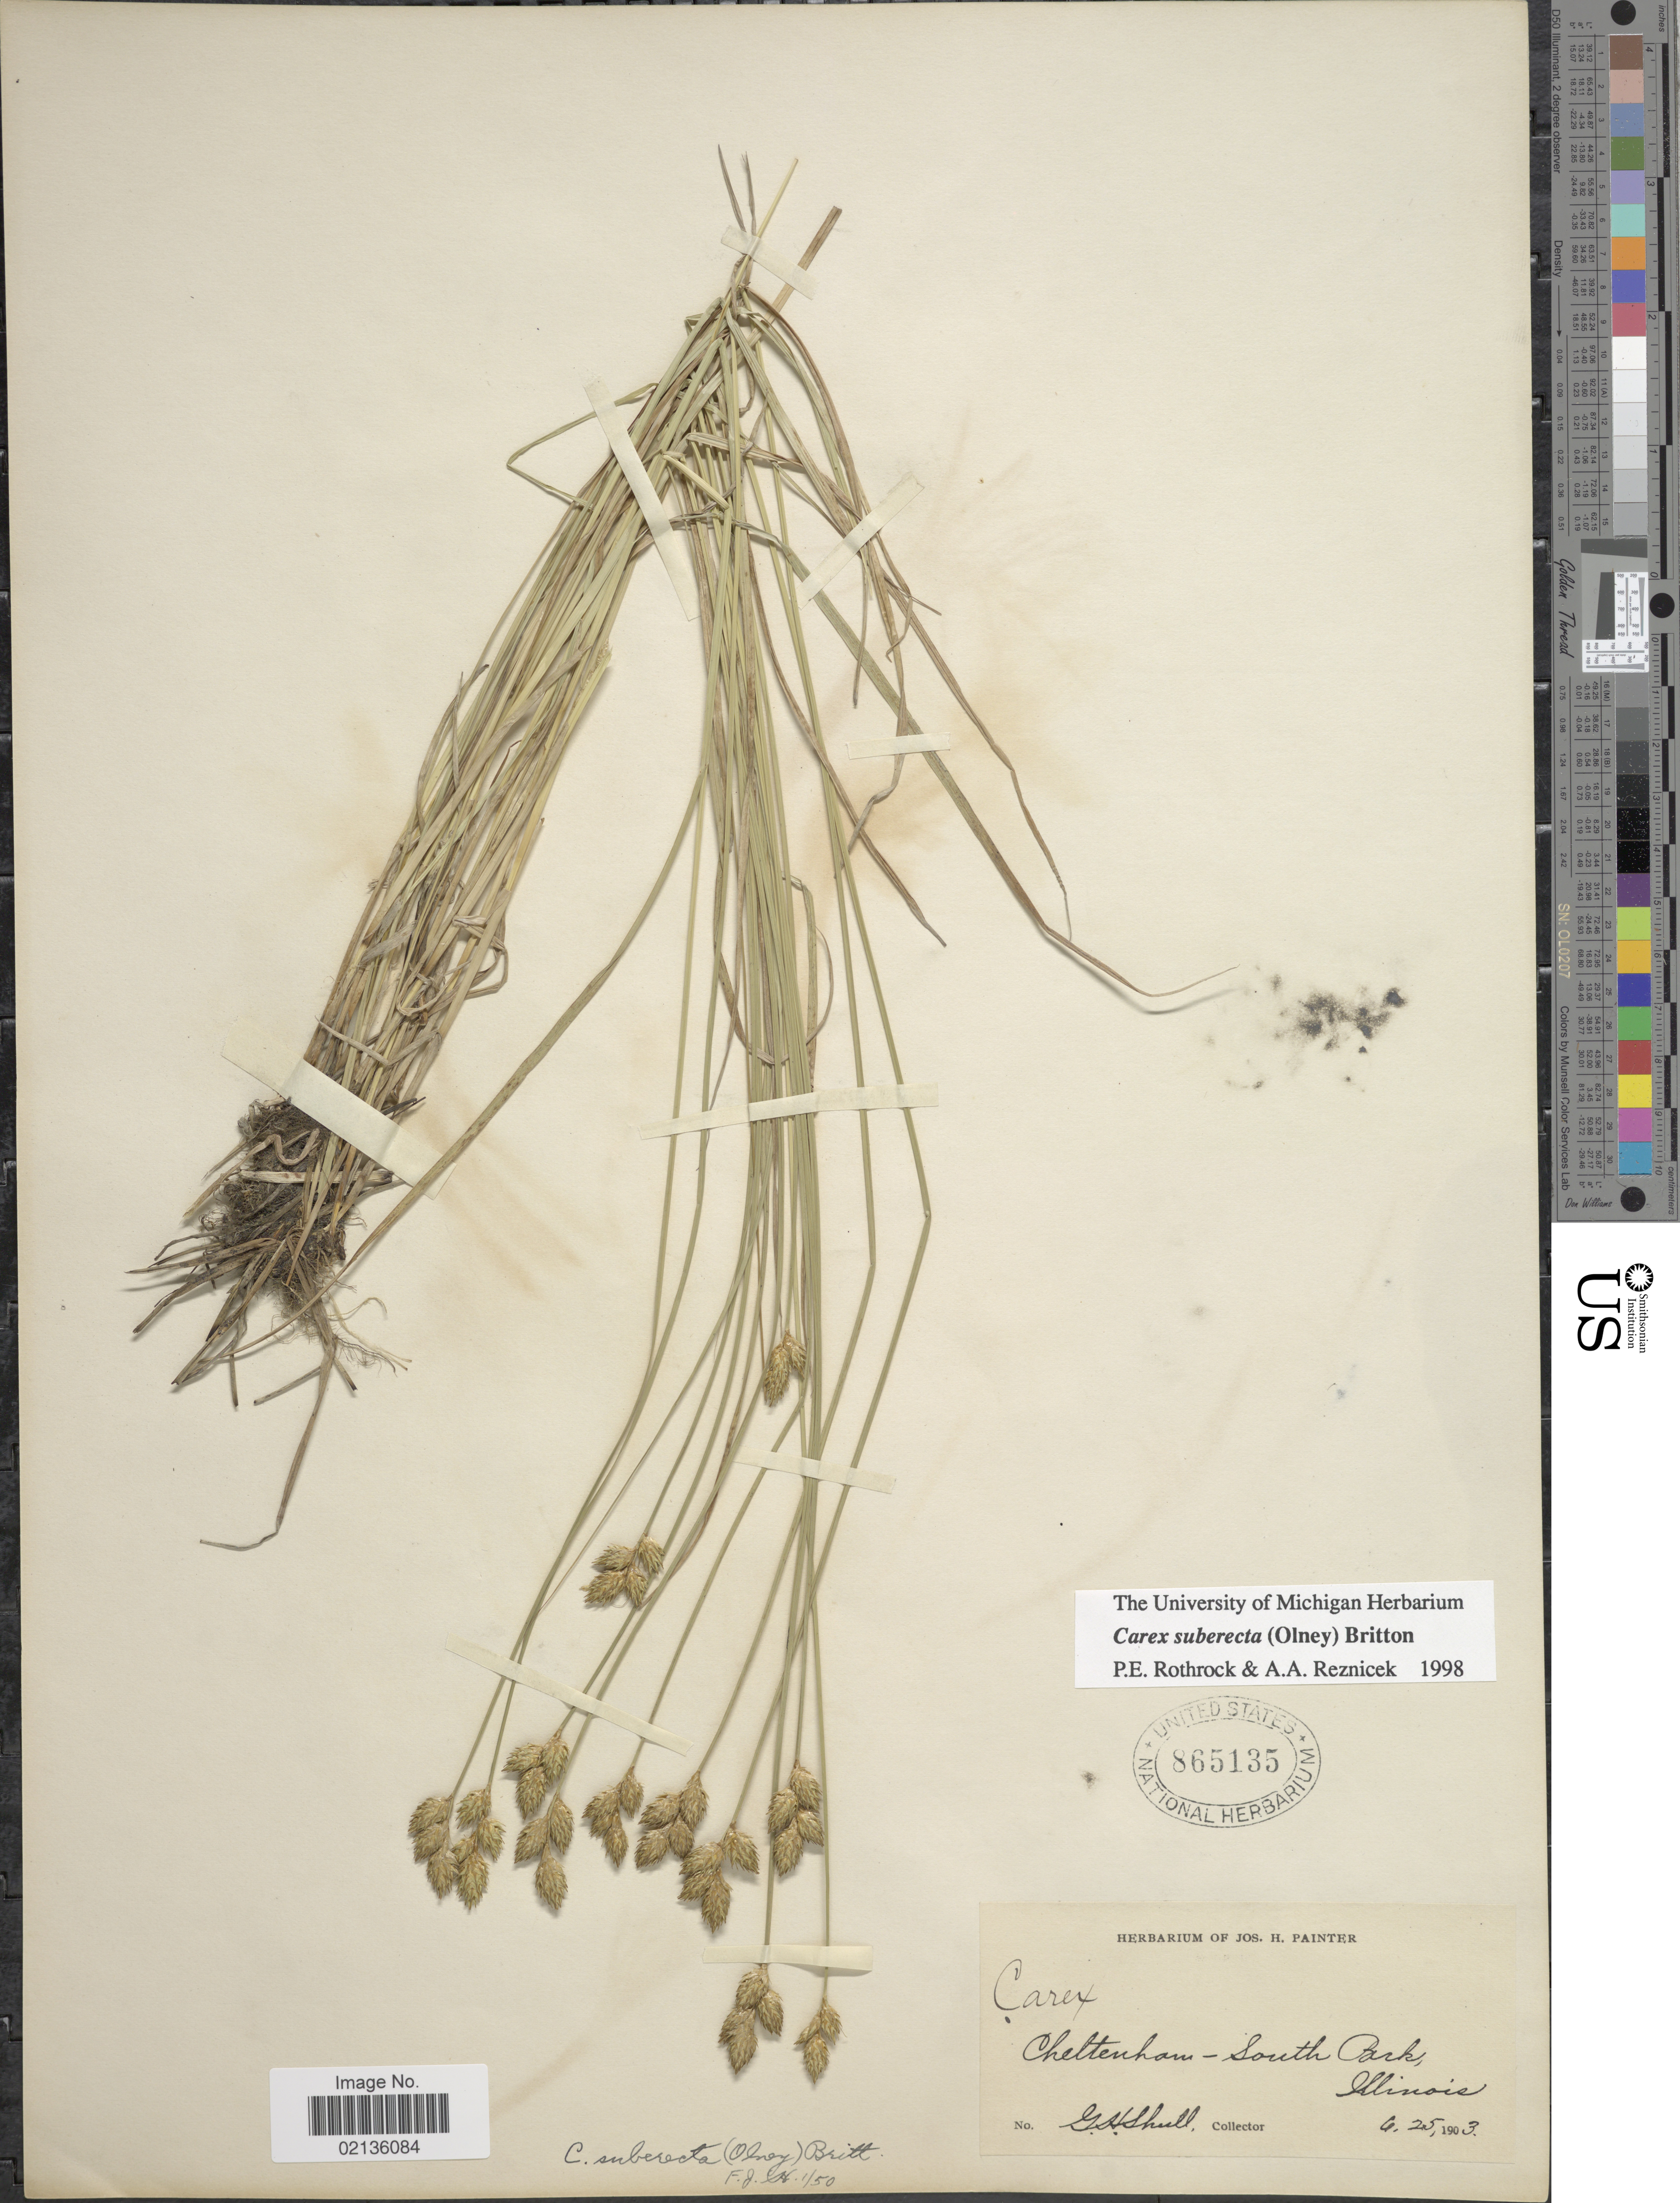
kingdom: Plantae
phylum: Tracheophyta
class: Liliopsida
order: Poales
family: Cyperaceae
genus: Carex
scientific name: Carex suberecta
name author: (Olney) Britton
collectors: G. H. Shull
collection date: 1903-04-25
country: United States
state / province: Illinois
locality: Cheltenham - South Park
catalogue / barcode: US 865135